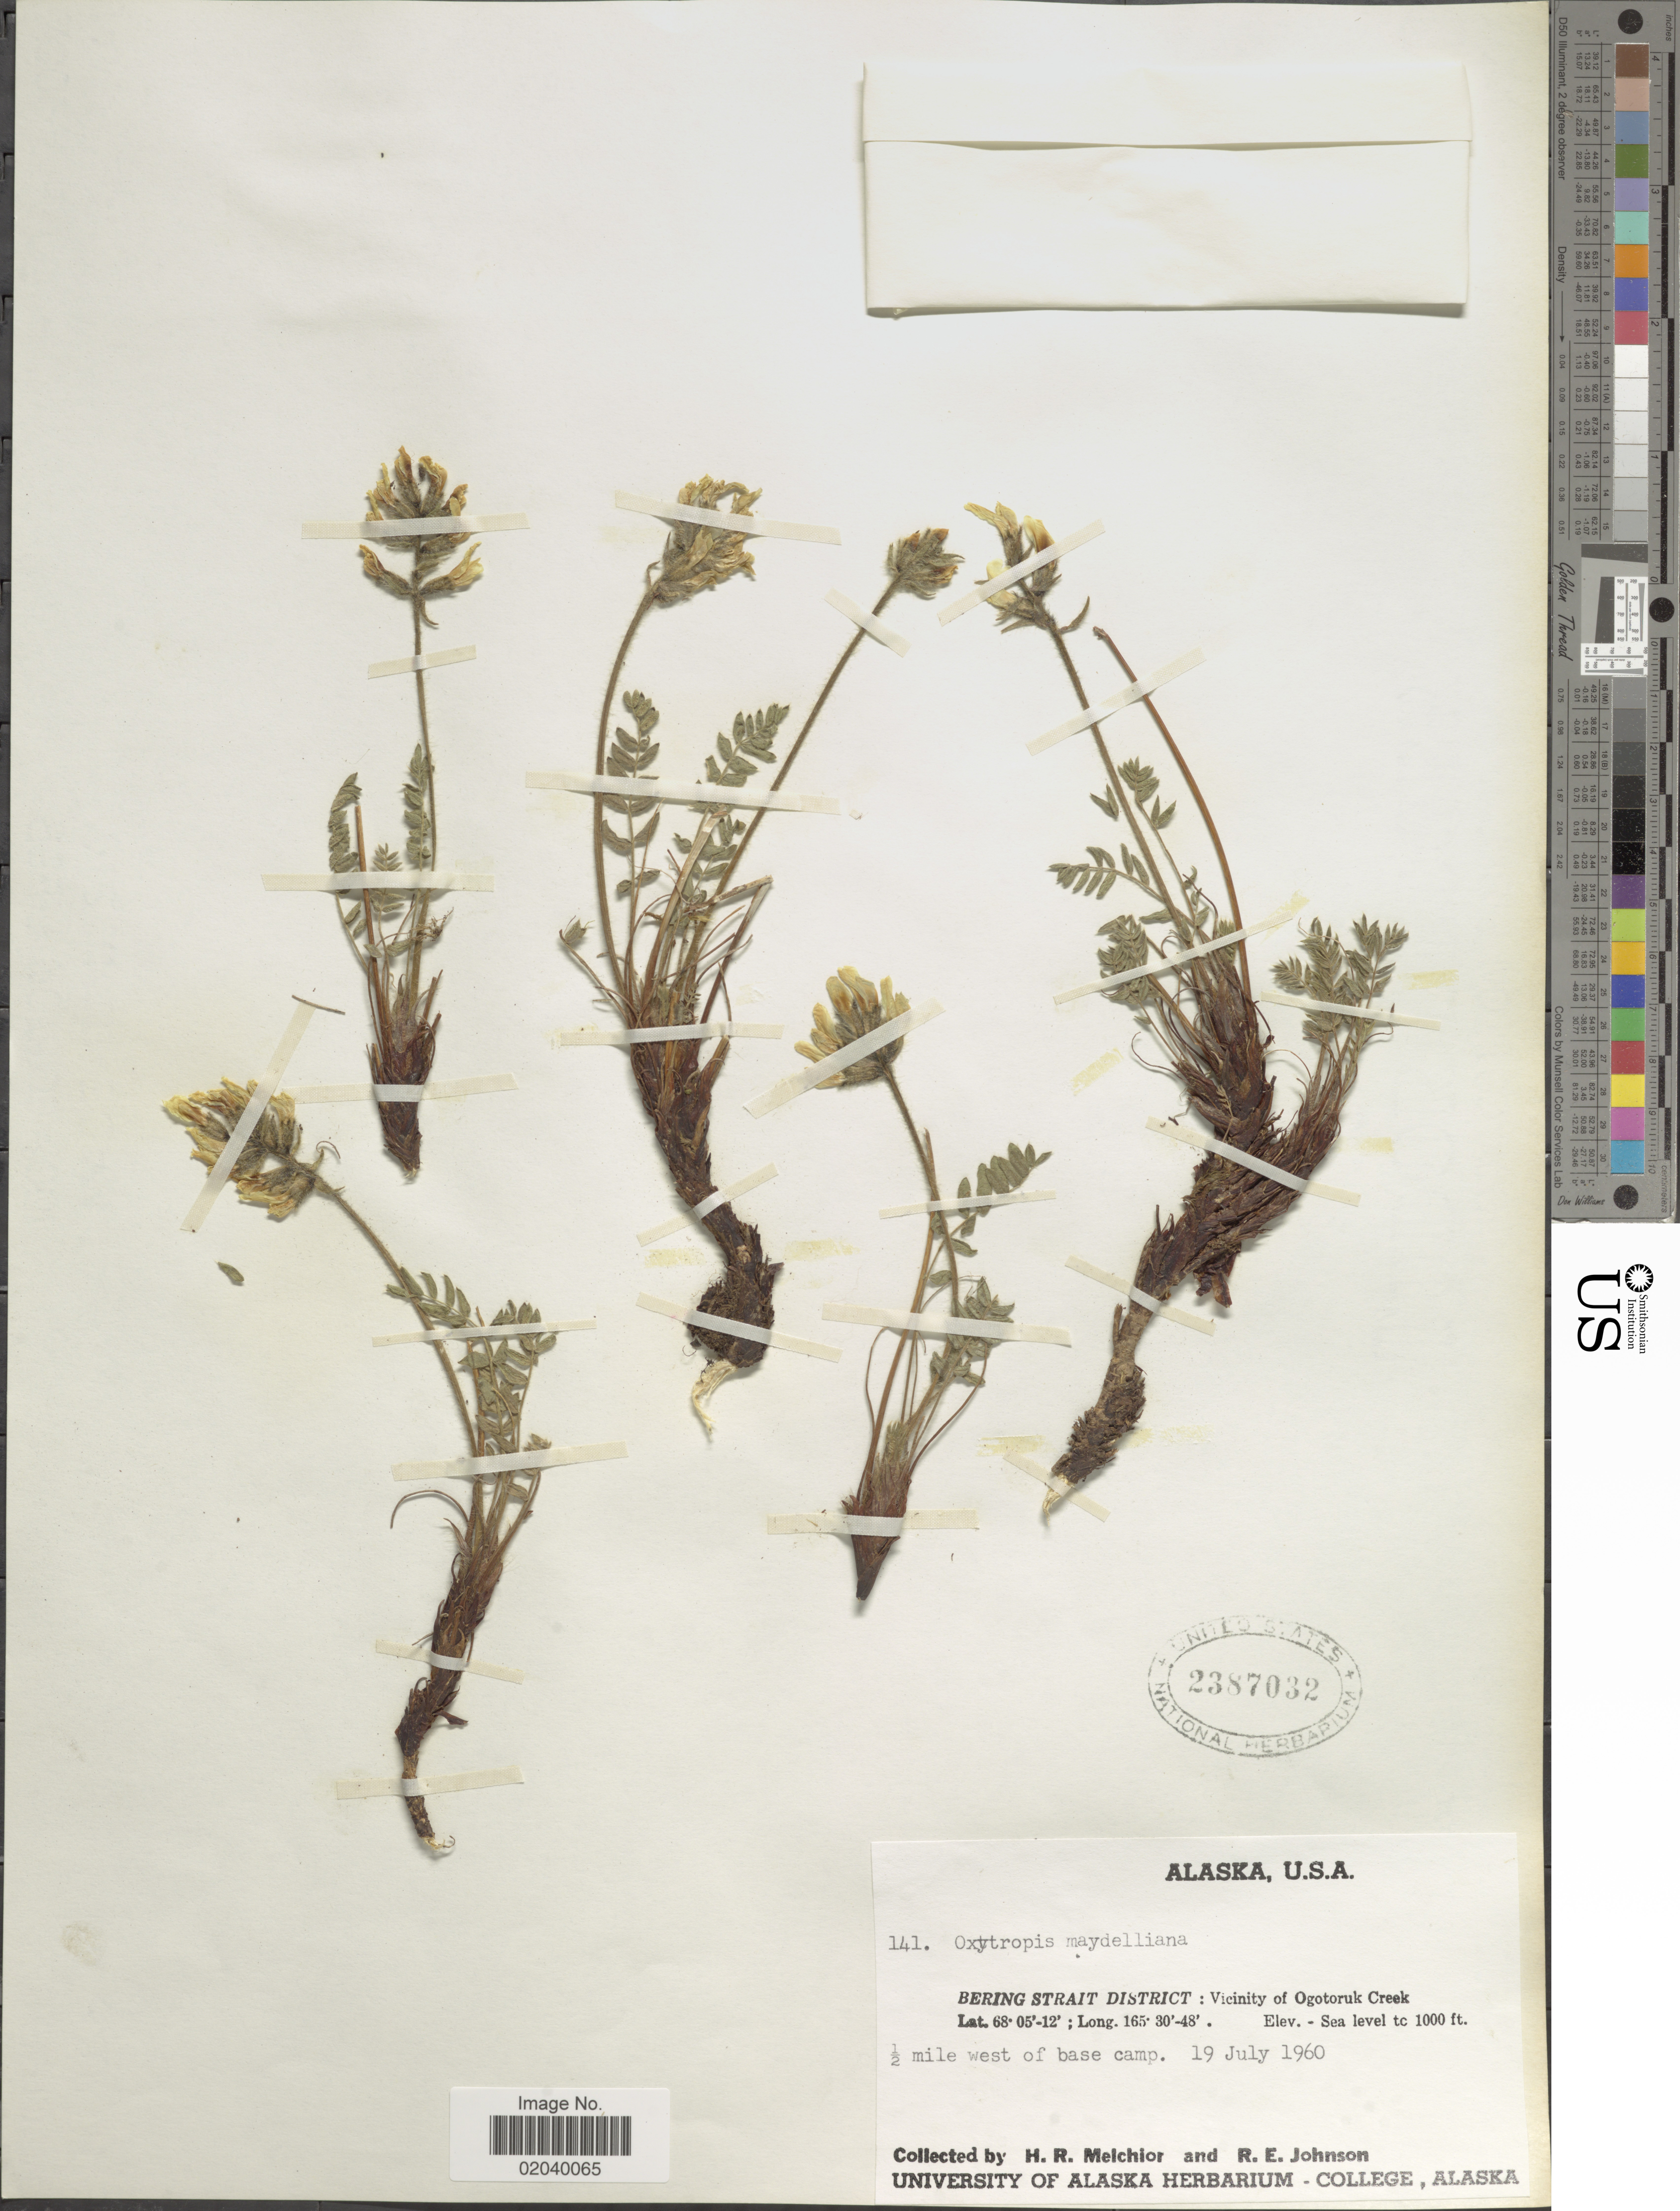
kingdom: Plantae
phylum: Tracheophyta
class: Magnoliopsida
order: Fabales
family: Fabaceae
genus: Oxytropis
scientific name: Oxytropis maydelliana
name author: Trautv.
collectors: H. R. Melchior & R. Johnson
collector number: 141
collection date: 1960-07-19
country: United States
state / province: Alaska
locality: Berig Strait District:: Vicinity of Ogotoruk Creek, ½ mile west of base camp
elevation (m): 305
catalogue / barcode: US 2387032